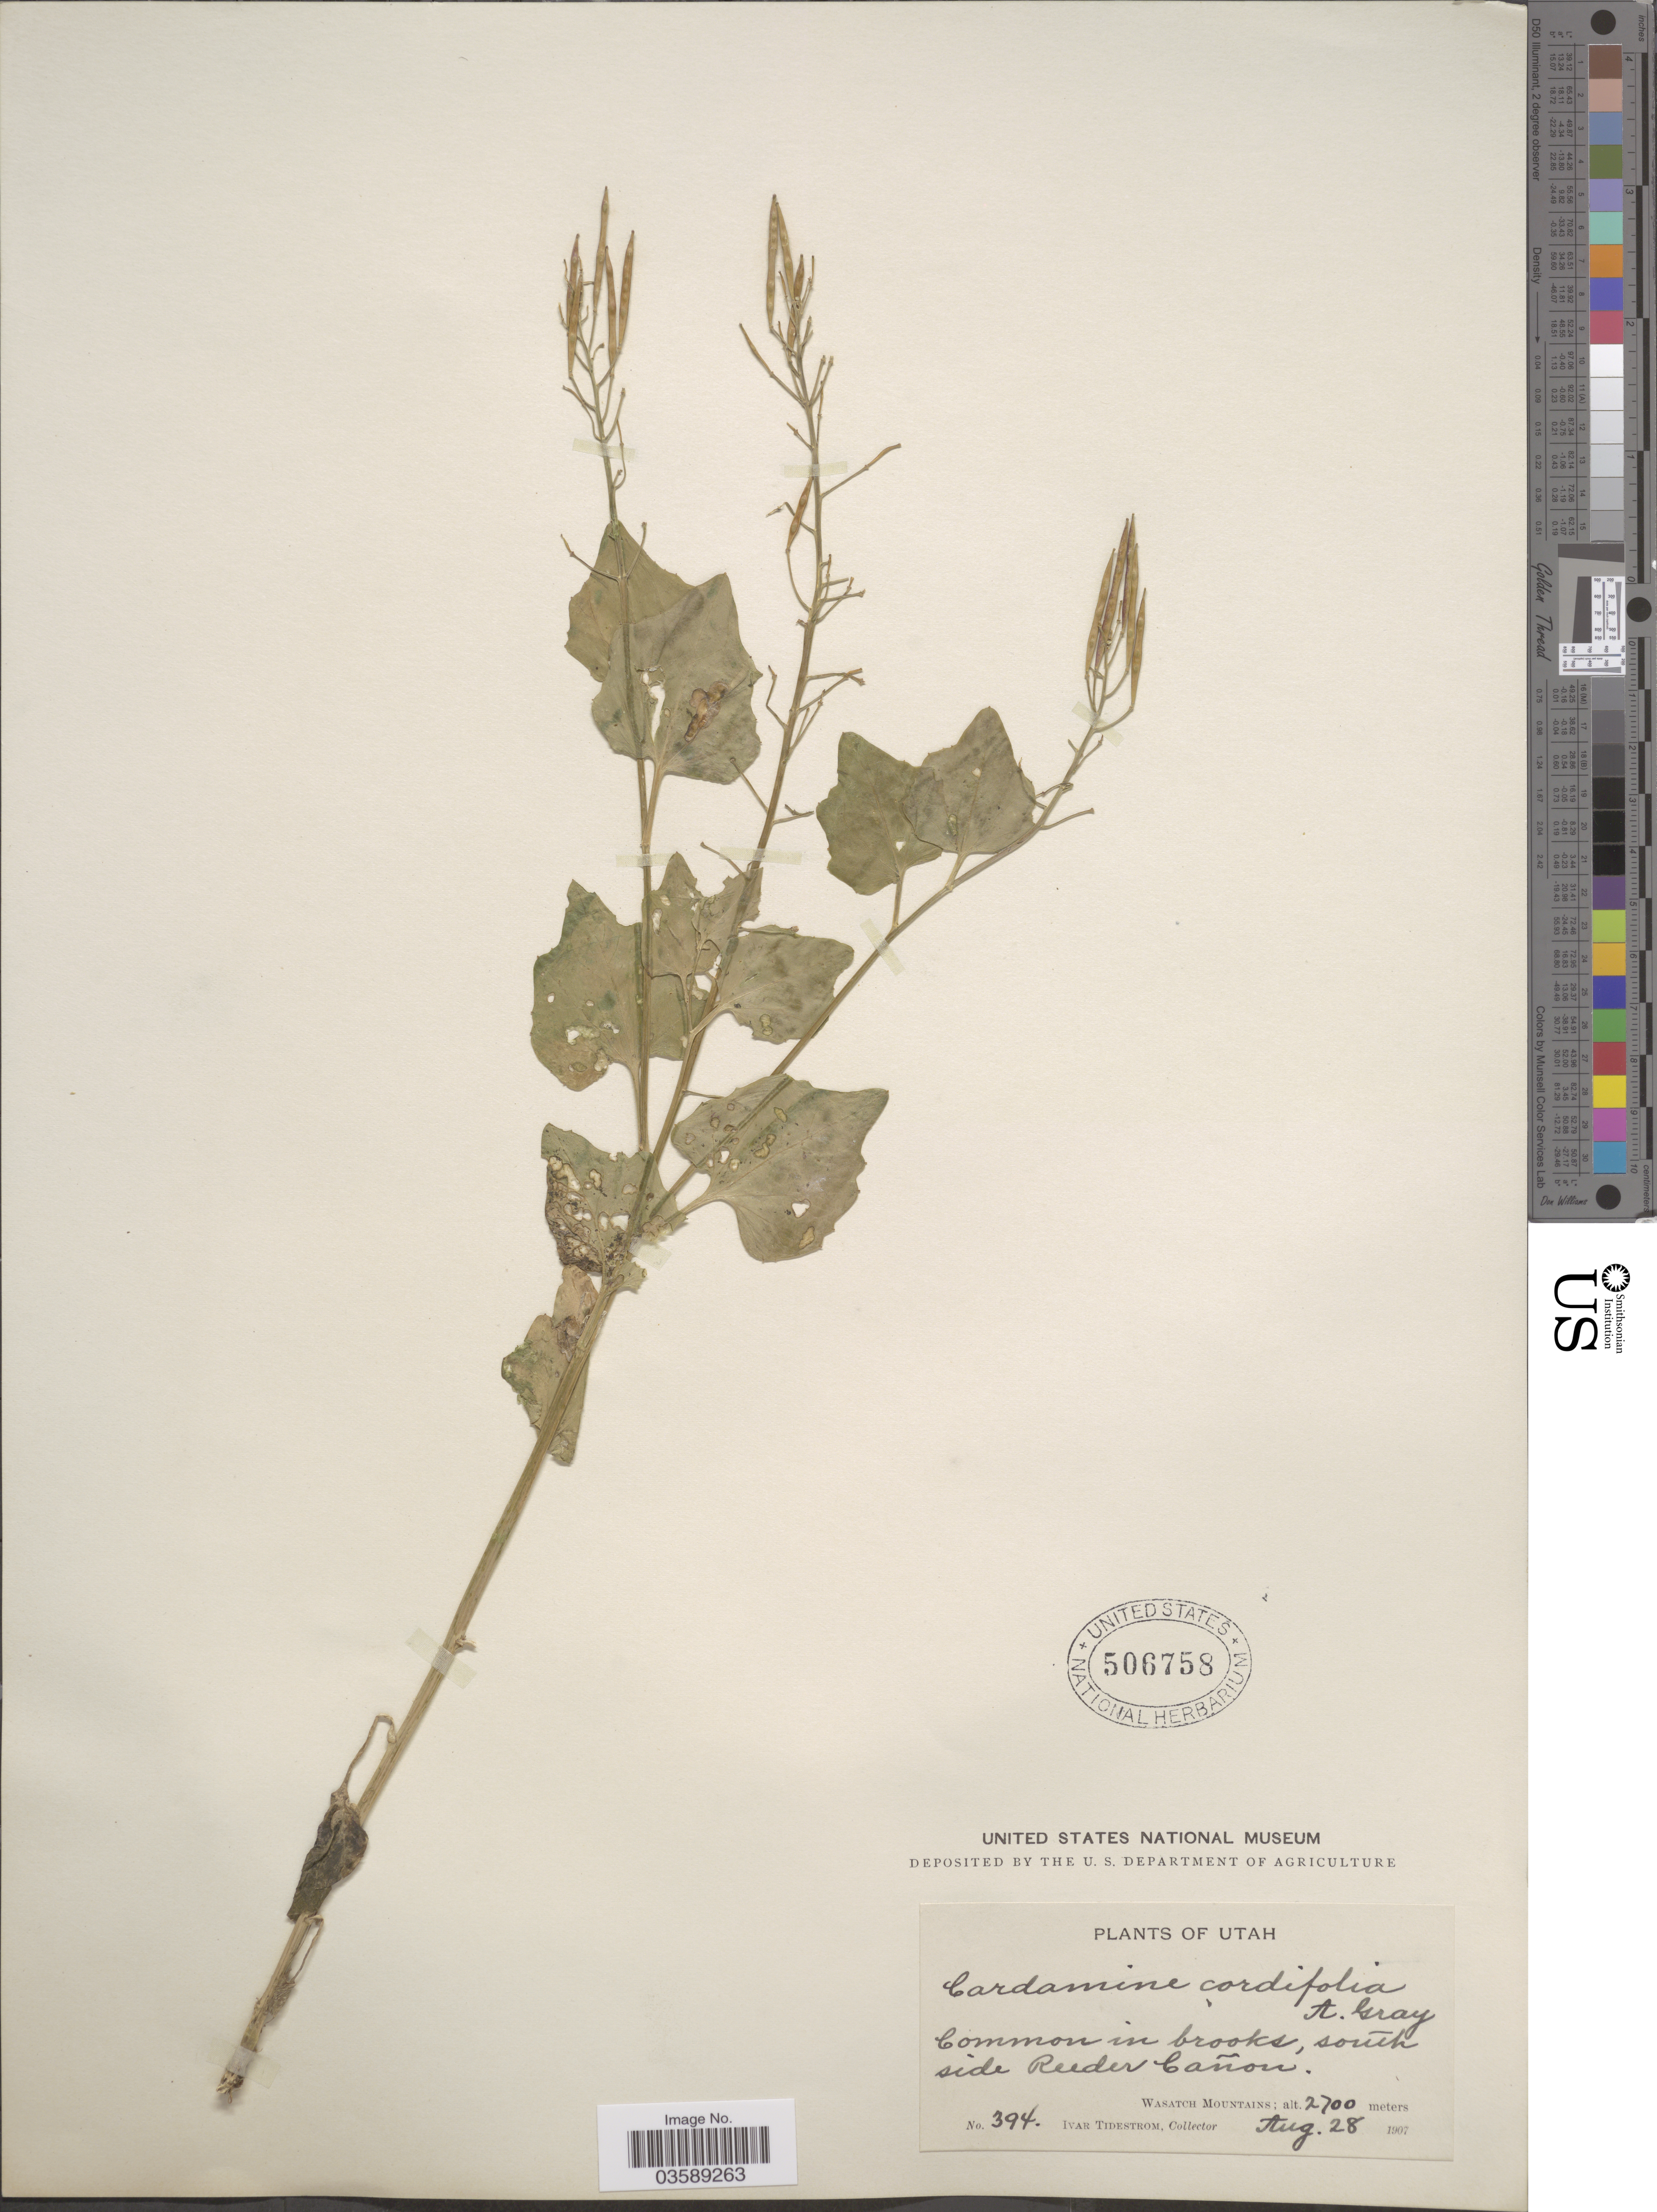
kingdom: Plantae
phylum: Tracheophyta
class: Magnoliopsida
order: Brassicales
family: Brassicaceae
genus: Cardamine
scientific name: Cardamine cordifolia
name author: A. Gray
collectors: I. F. Tidestrom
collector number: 394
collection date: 1907-08-28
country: United States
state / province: Utah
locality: Common in brooks, south side Reeder Cañon. Wasatch Mountains.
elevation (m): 2700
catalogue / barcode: US 506758